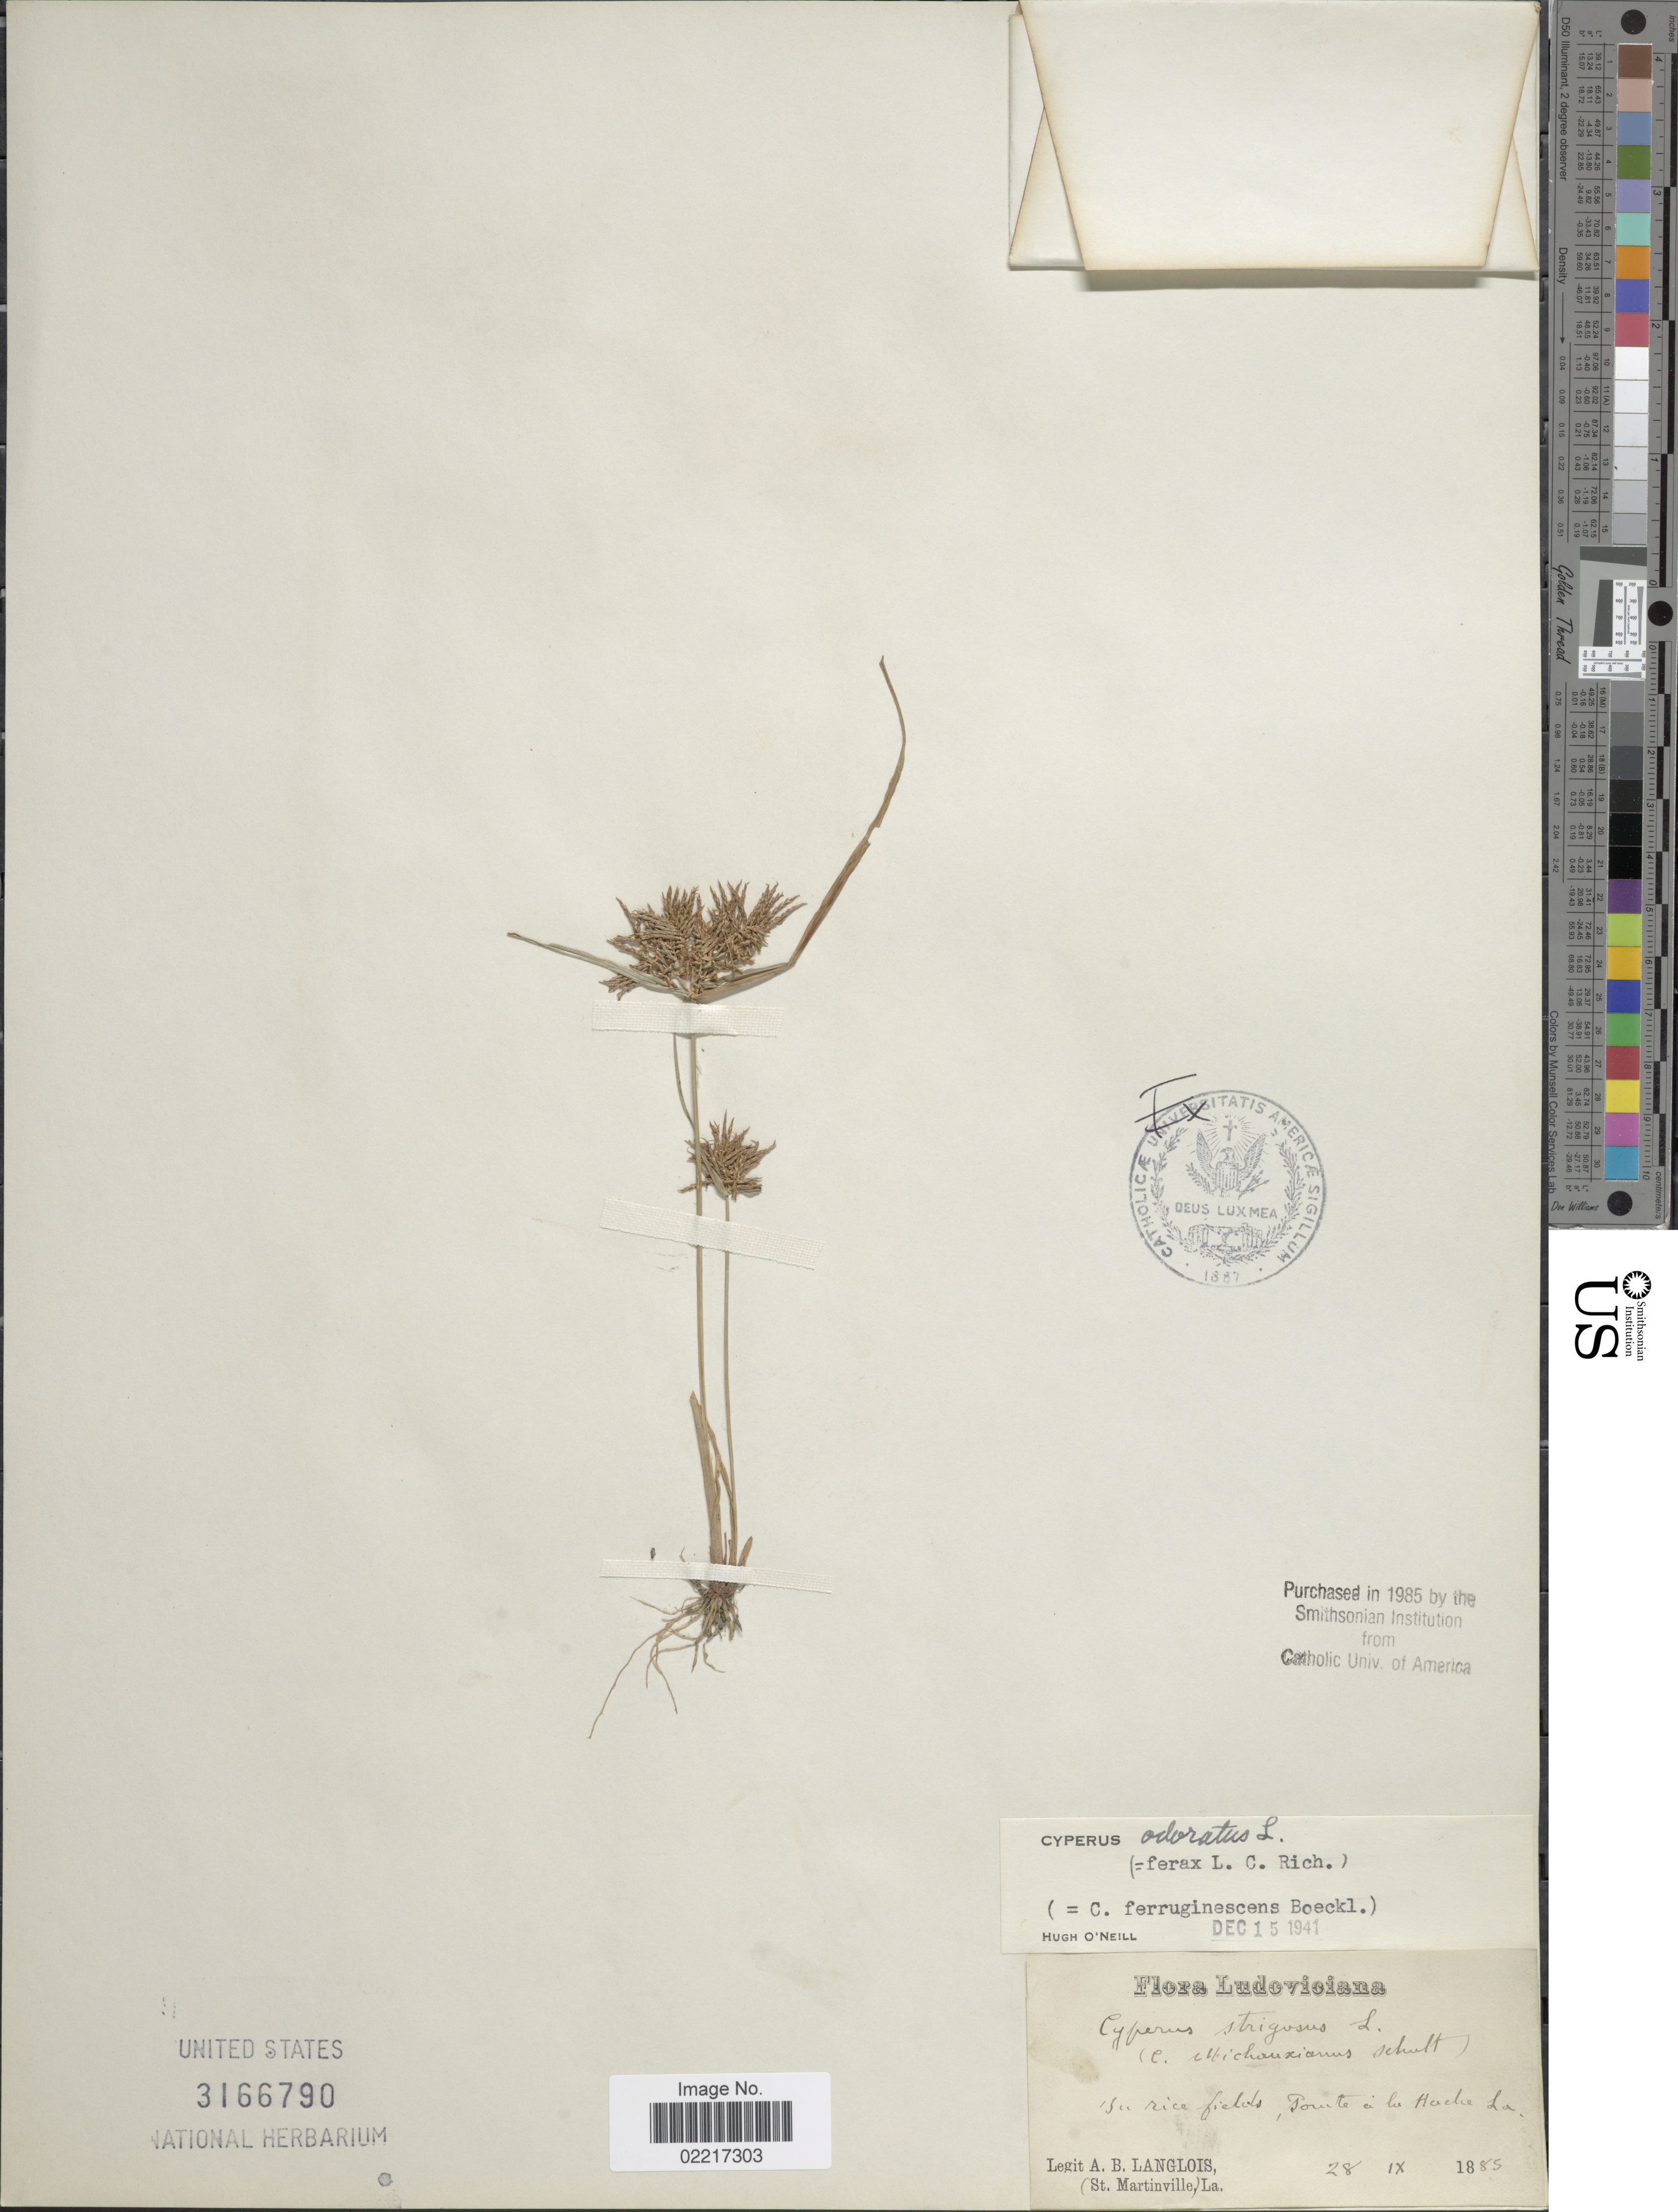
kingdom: Plantae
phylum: Tracheophyta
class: Liliopsida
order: Poales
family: Cyperaceae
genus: Cyperus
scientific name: Cyperus odoratus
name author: L.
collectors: A. Langlois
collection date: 1885-09-28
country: United States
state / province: Louisiana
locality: Pointe à la Hache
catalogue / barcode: US 3166790